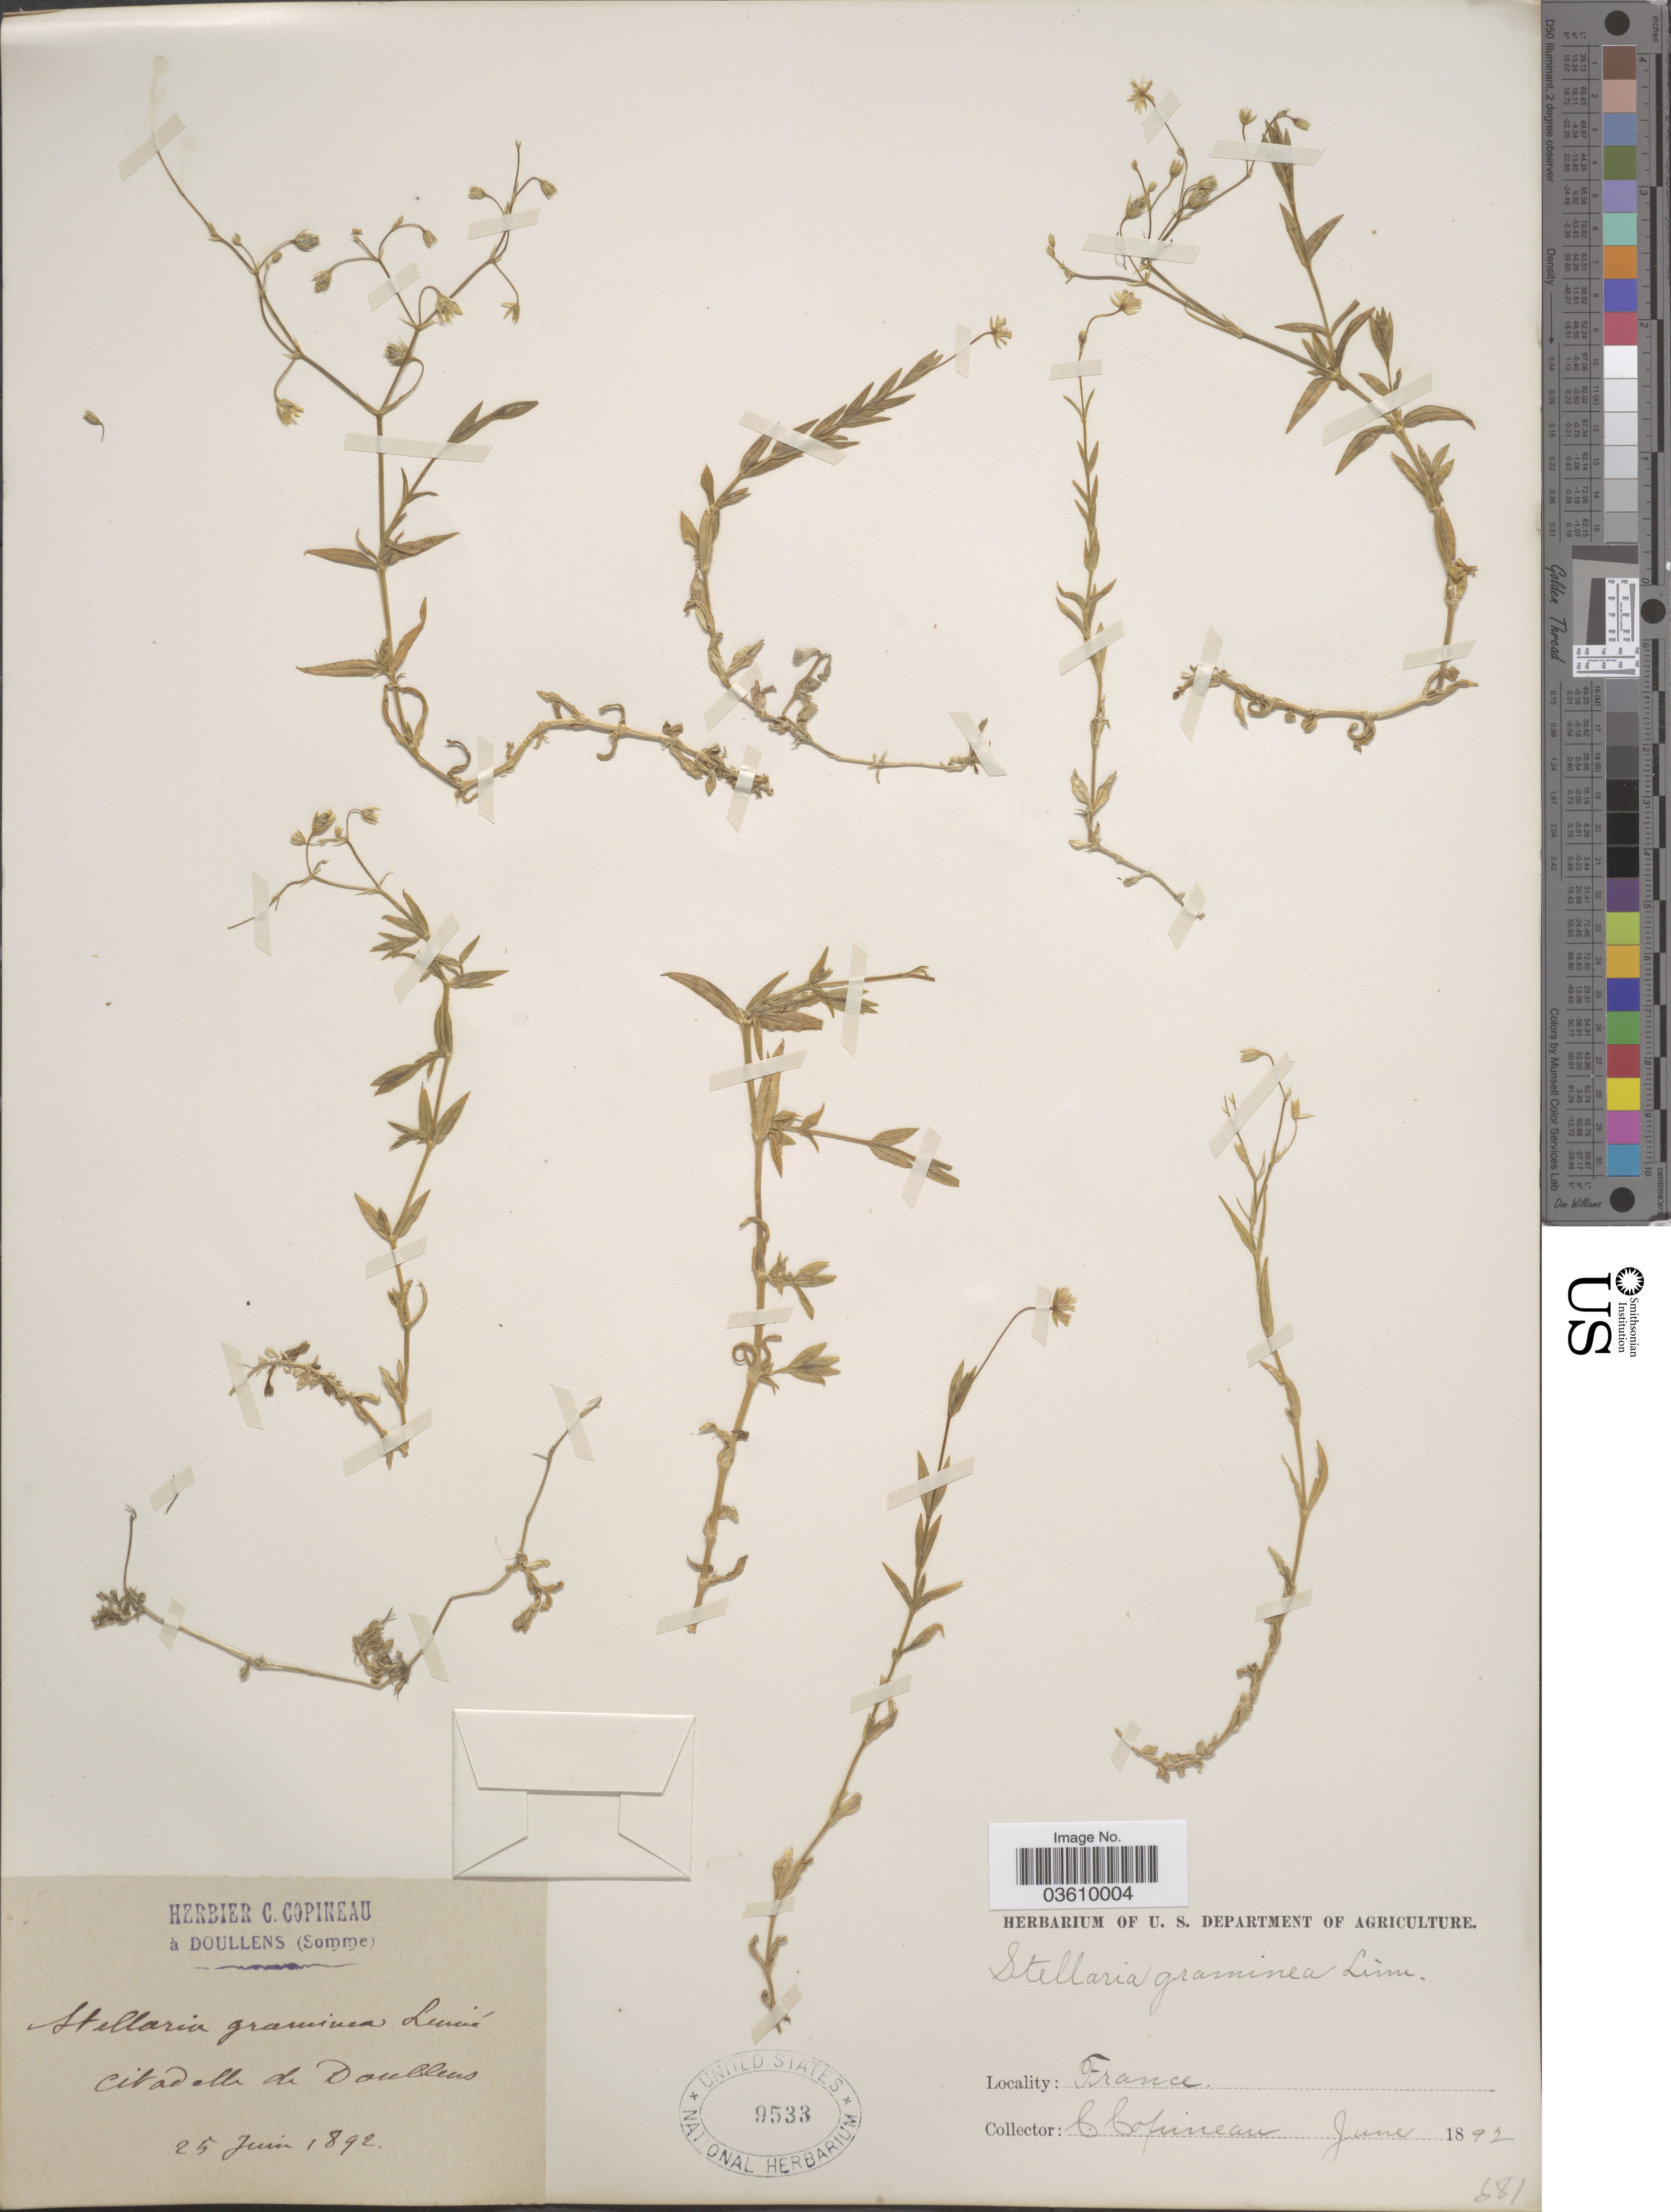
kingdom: Plantae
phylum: Tracheophyta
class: Magnoliopsida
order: Caryophyllales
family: Caryophyllaceae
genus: Stellaria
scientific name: Stellaria graminea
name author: L.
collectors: C. Copineau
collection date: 1892-06-25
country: France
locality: Citadelle de Doullens.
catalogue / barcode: US 9533